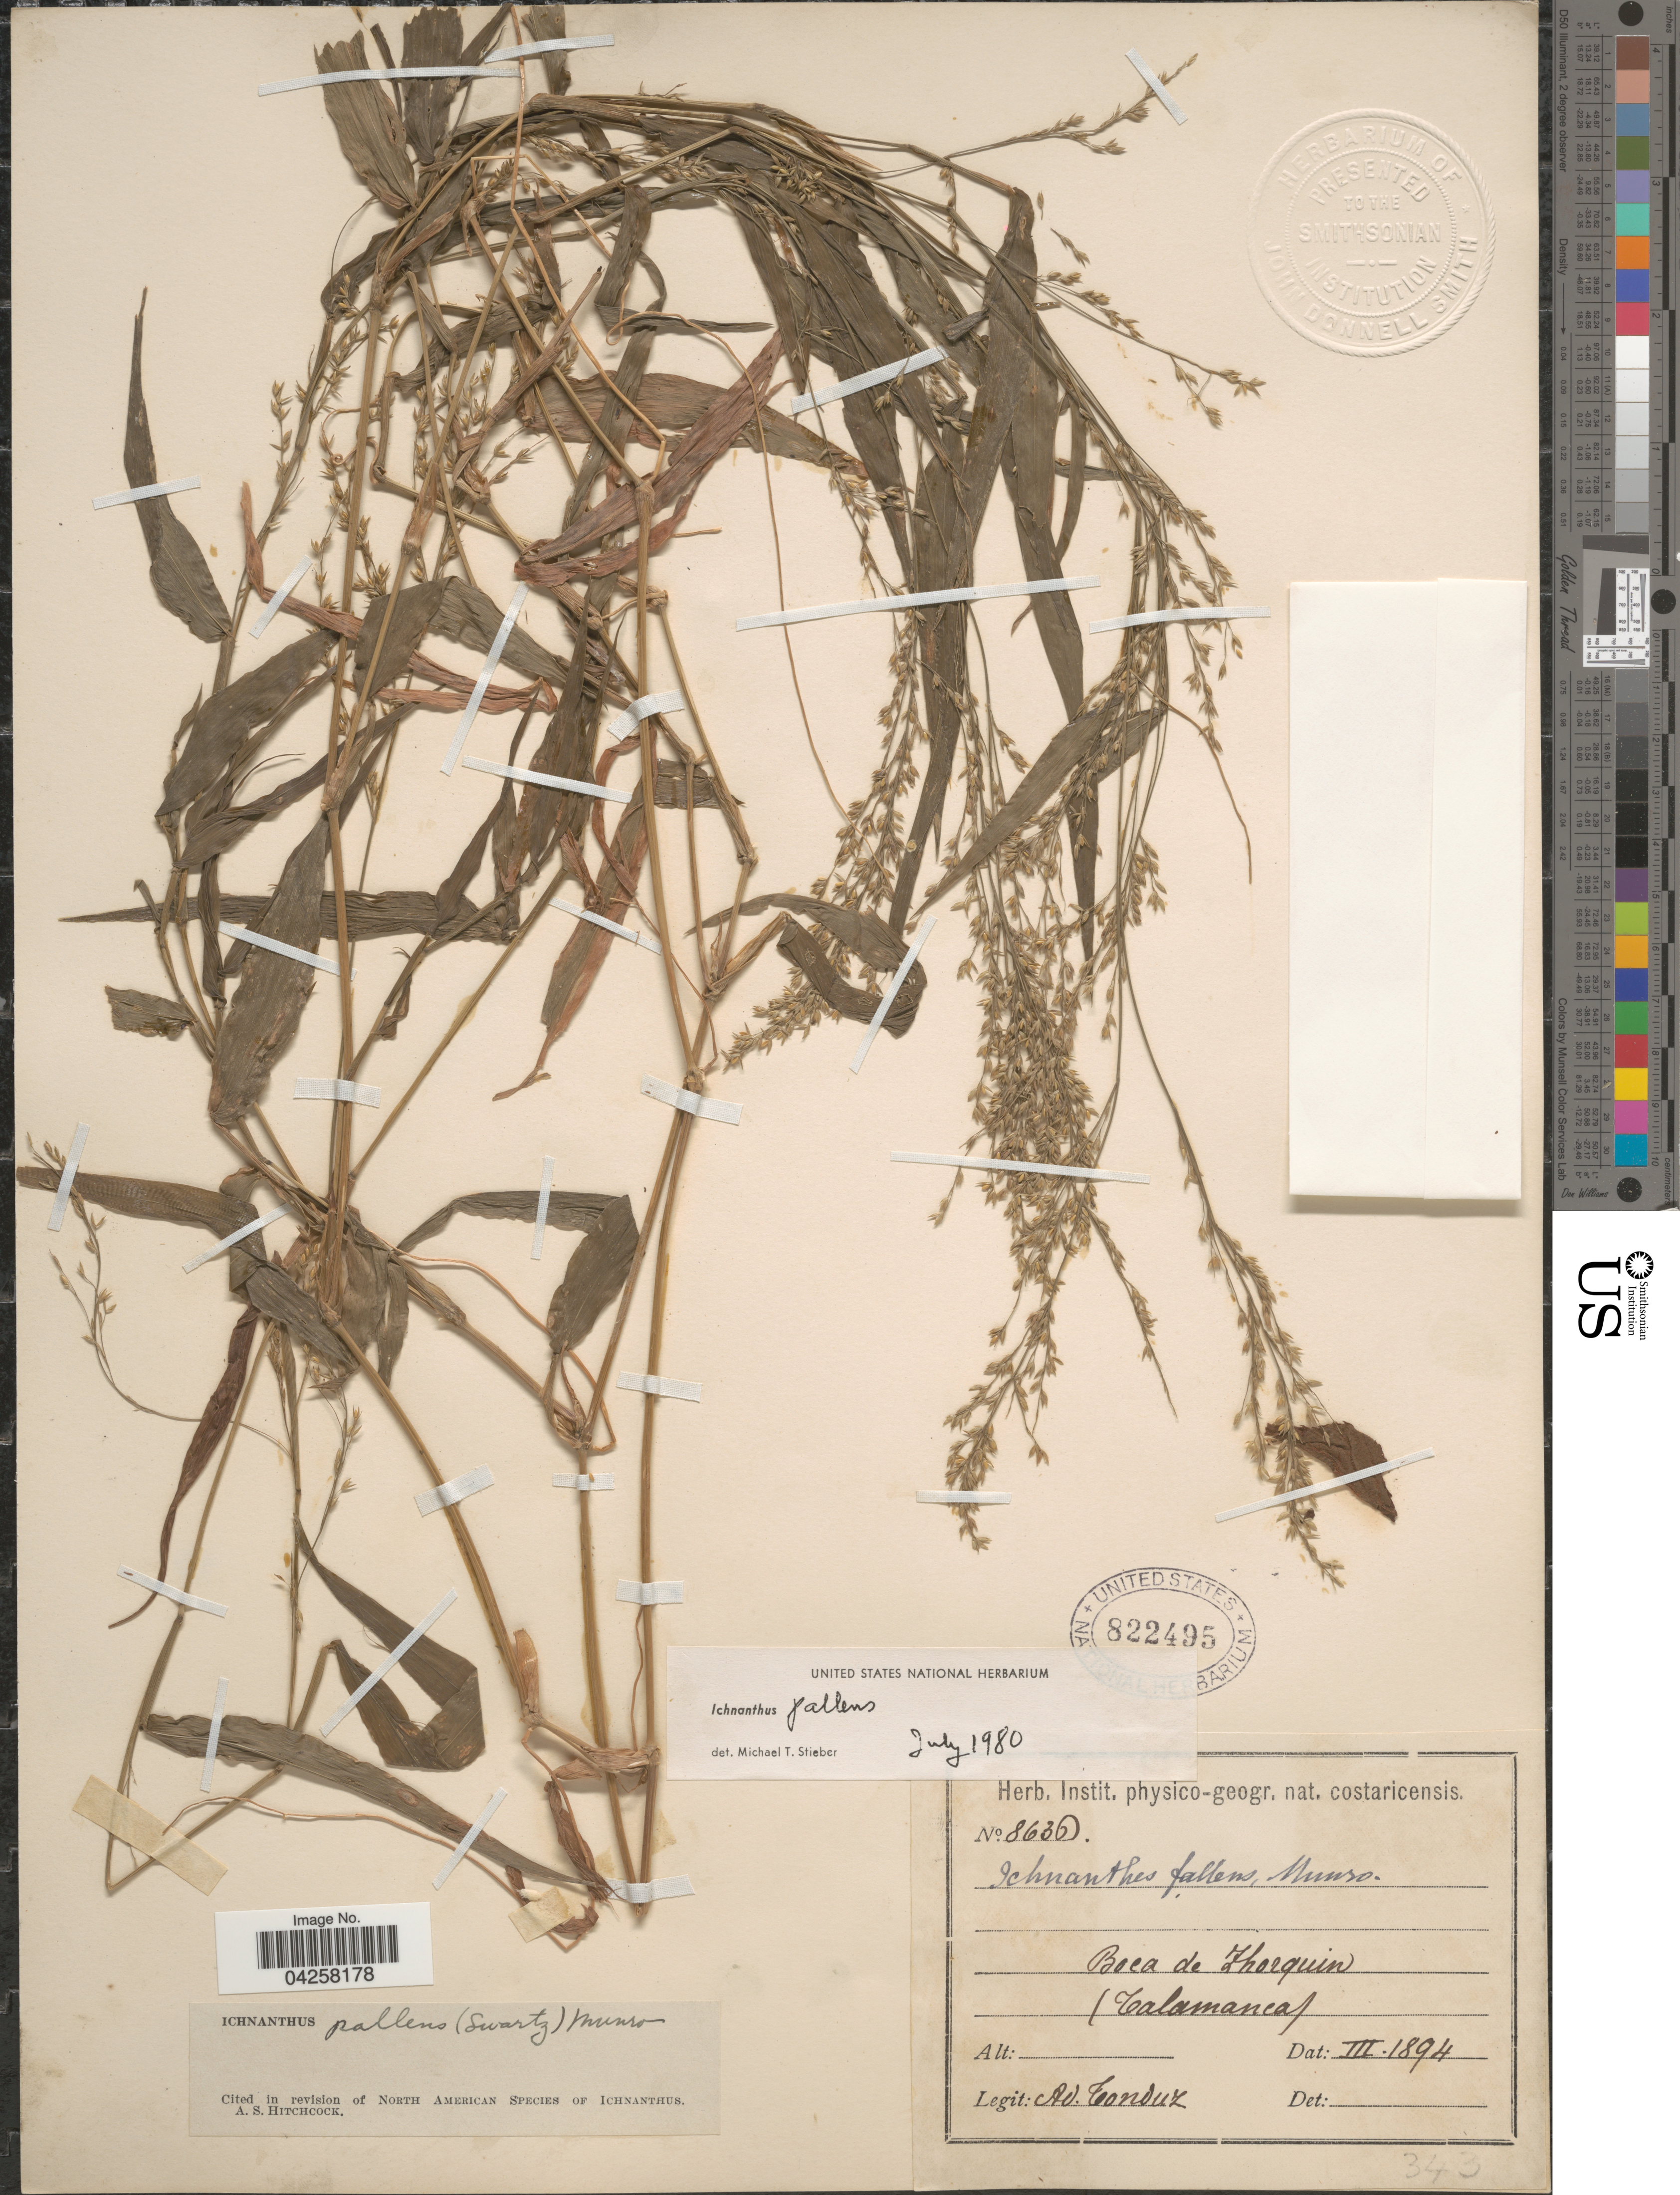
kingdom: Plantae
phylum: Tracheophyta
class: Liliopsida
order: Poales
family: Poaceae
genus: Ichnanthus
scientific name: Ichnanthus pallens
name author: (Sw.) Munro ex Benth.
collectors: A. Tonduz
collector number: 863D*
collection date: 1894-03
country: Costa Rica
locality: Boca de Zhoequin (Talamanca).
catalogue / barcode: US 822495